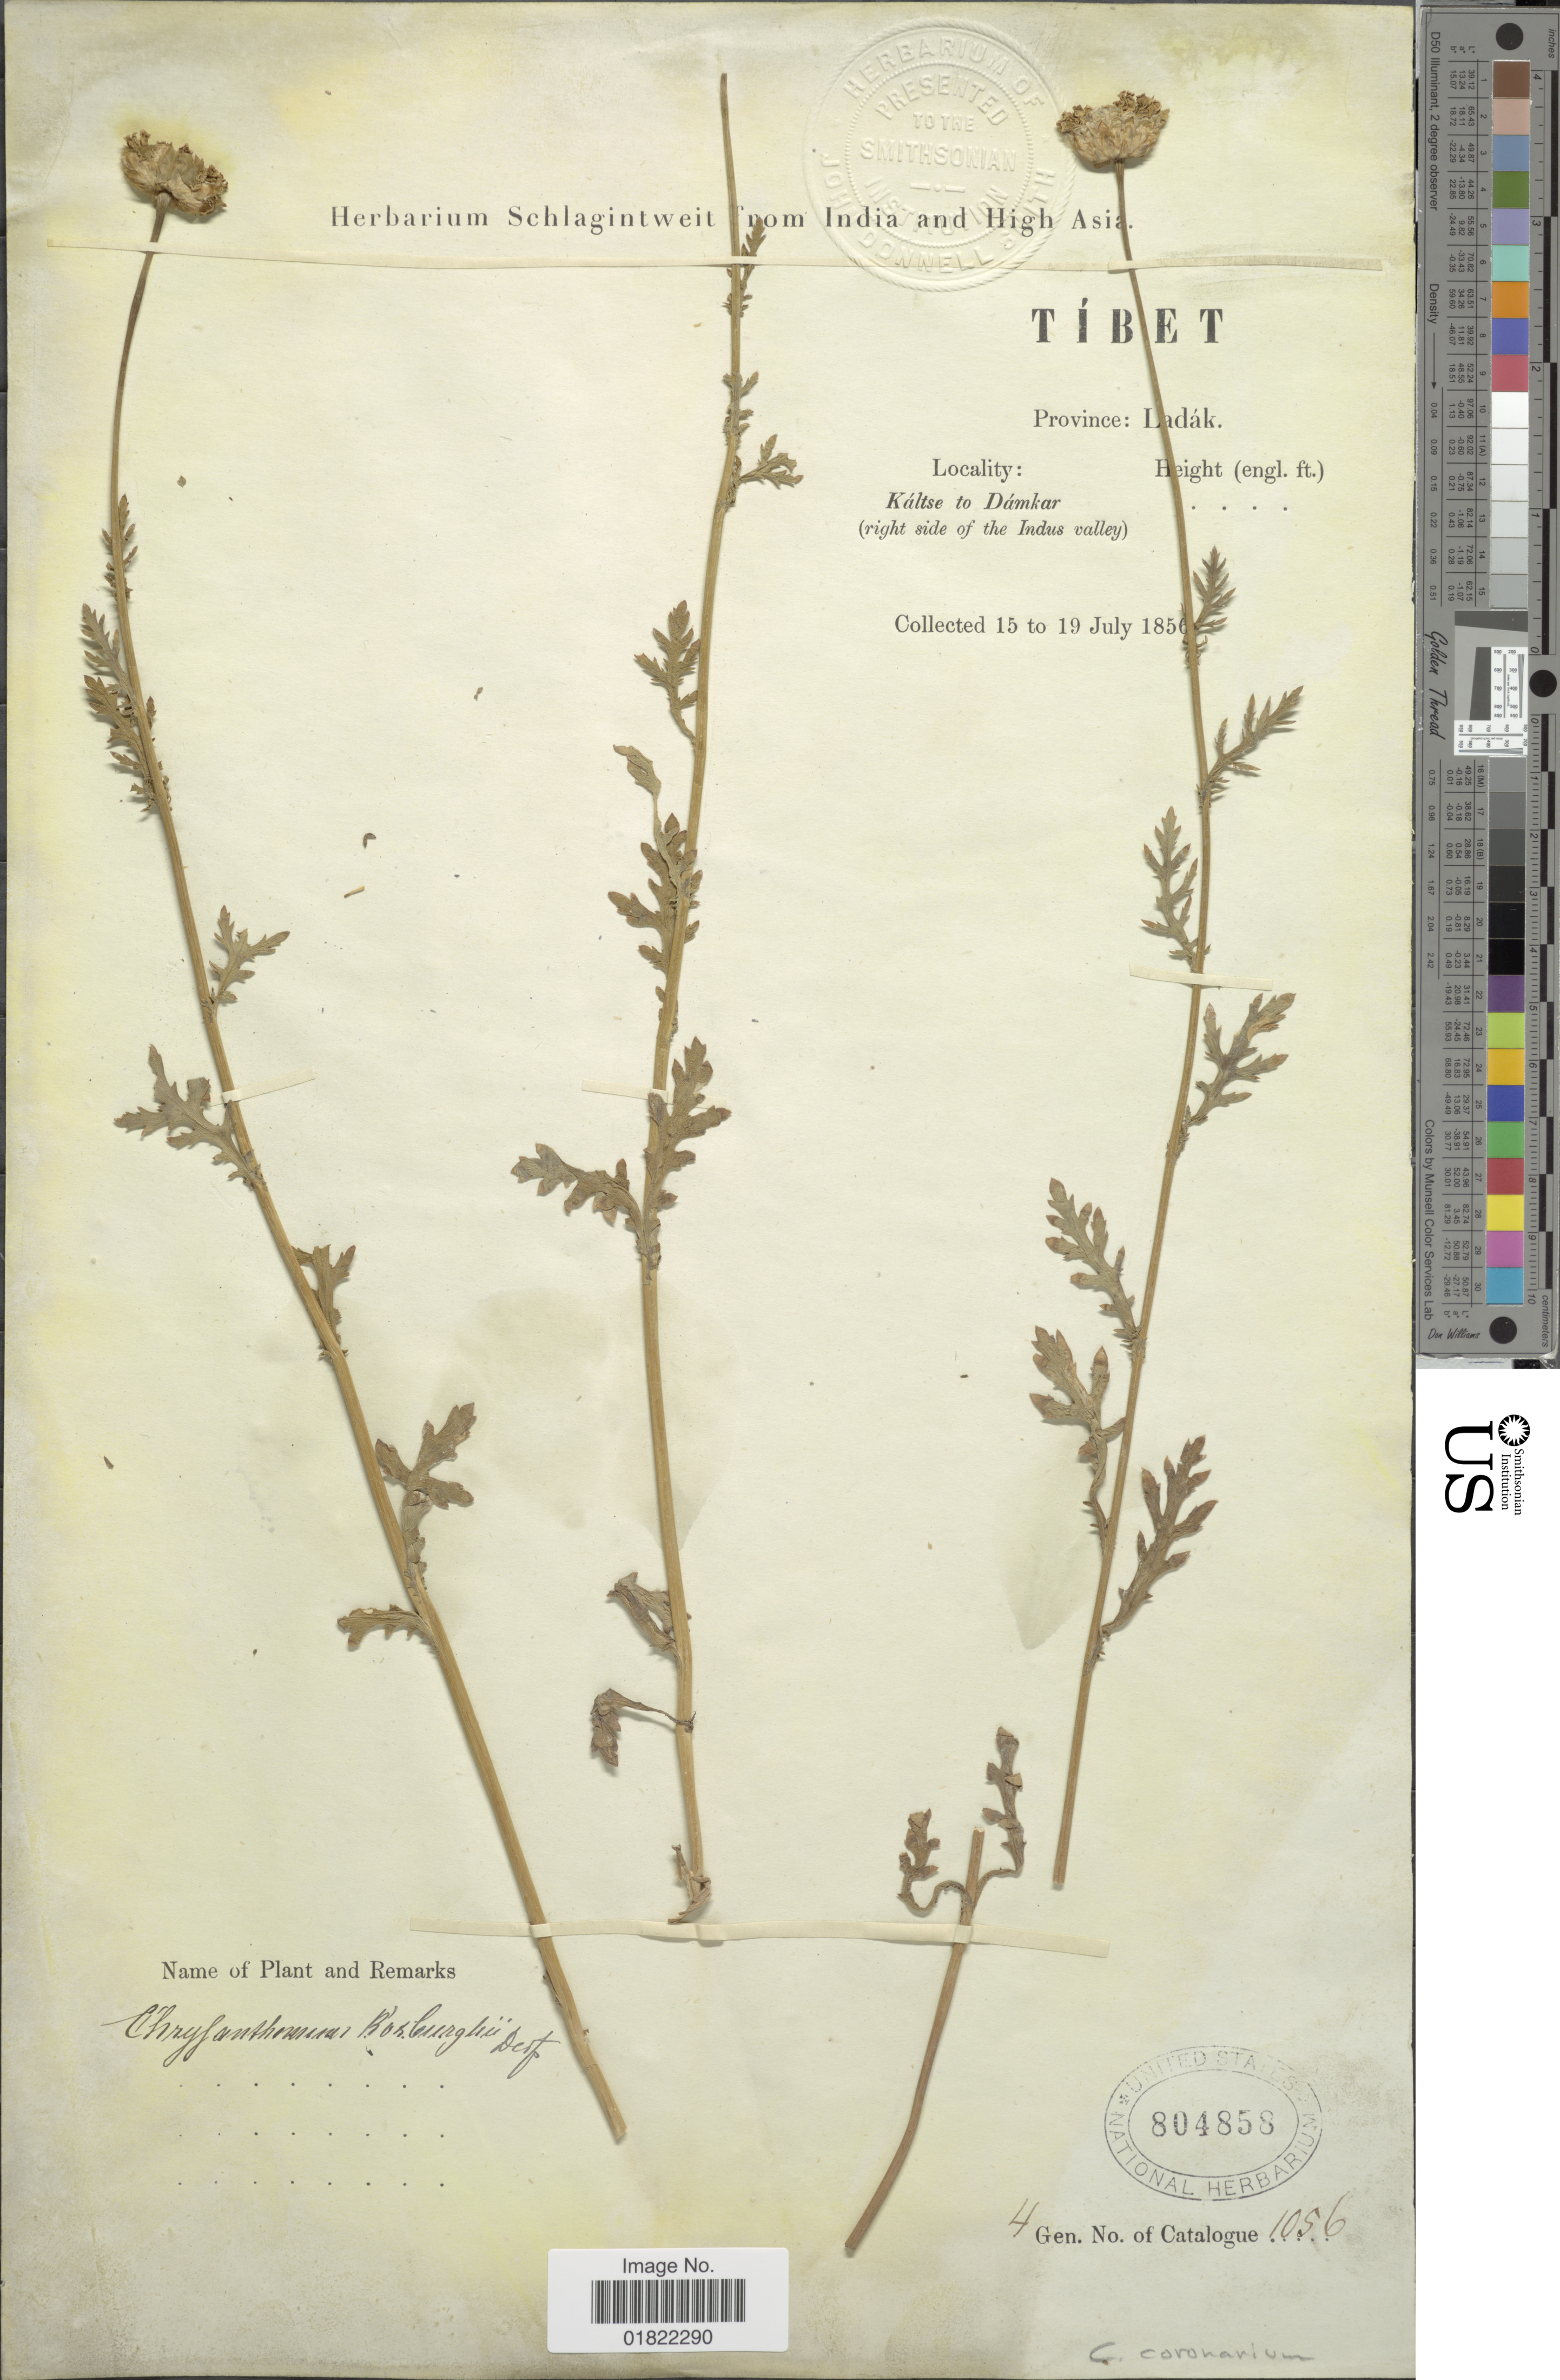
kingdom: Plantae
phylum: Tracheophyta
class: Magnoliopsida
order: Asterales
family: Asteraceae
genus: Chrysanthemum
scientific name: Chrysanthemum coronarium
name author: L.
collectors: ex herb. Schlagintweit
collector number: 1056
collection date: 1856-07-15/1856-07-19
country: India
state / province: Ladakh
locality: Tibet, Province: Ladak, Kaltse to Damkar (right side of the Indus valley)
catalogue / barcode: US 804858